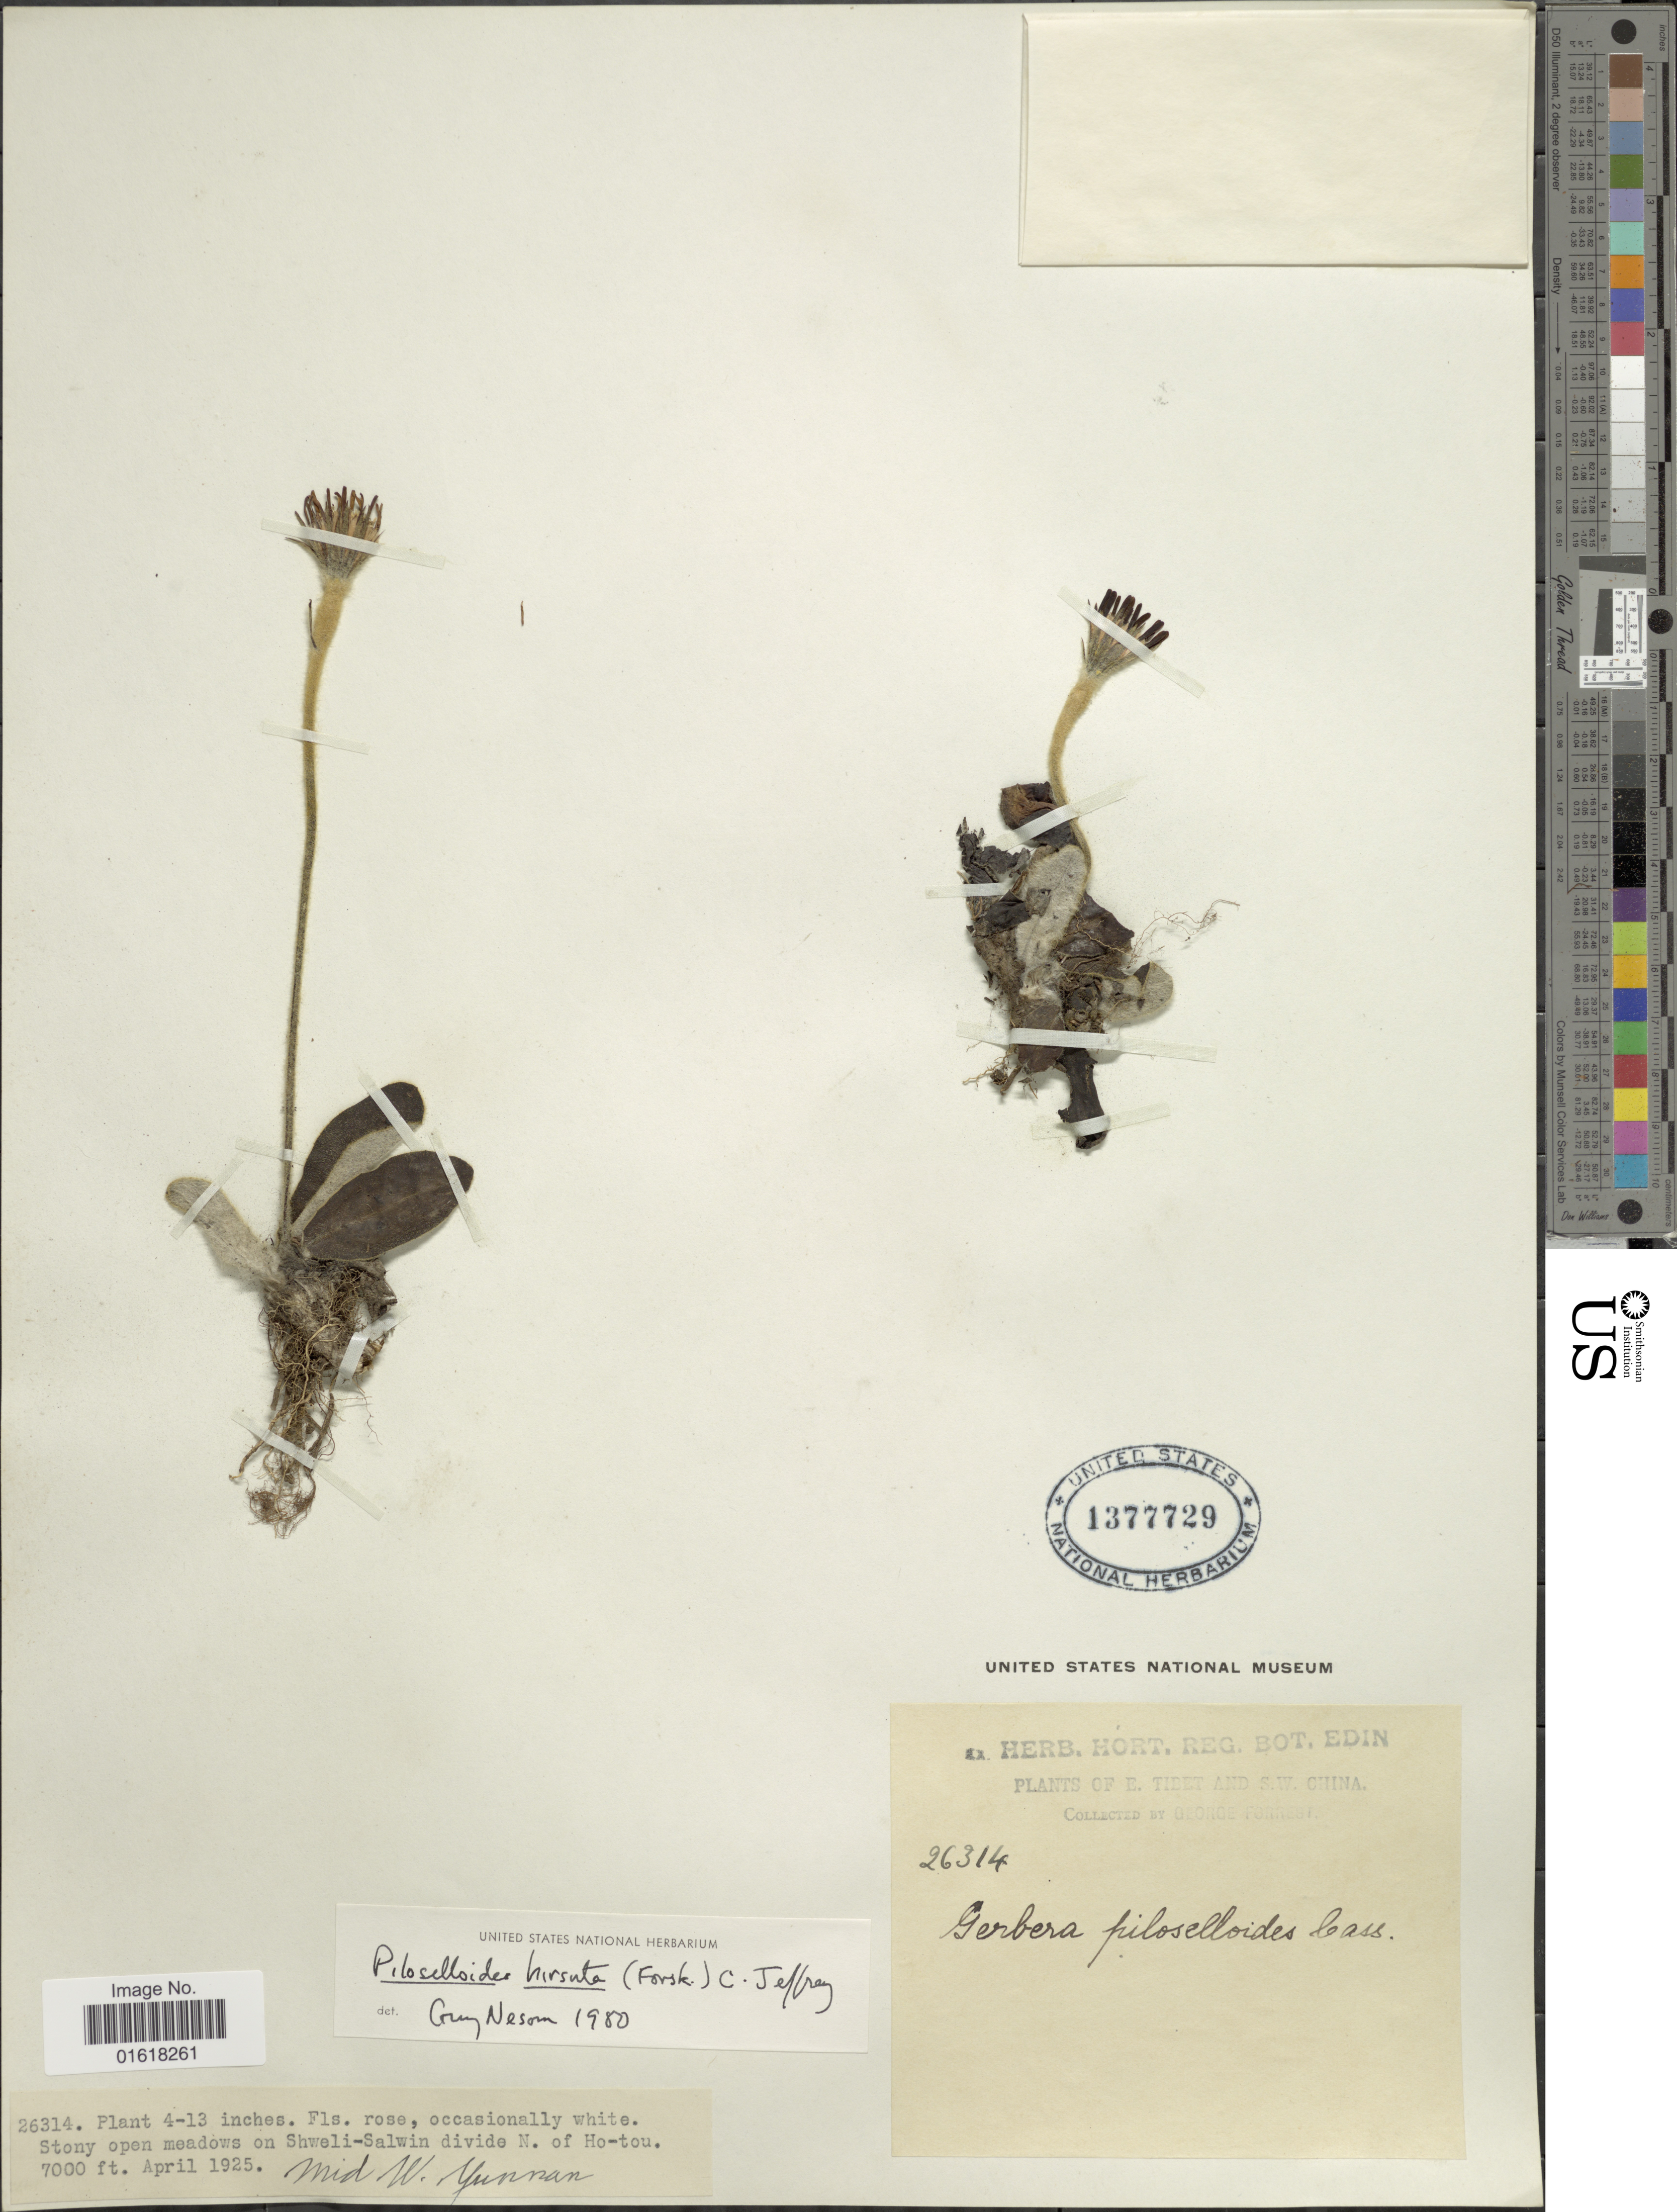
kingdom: Plantae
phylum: Tracheophyta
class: Magnoliopsida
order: Asterales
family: Asteraceae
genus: Piloselloides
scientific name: Piloselloides hirsuta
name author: (Forssk.) C. Jeffrey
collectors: G. Forrest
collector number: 26314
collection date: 1925-04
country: China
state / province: Yunnan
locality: Stony open meadows on Shweli-Salwin divide N. of Ho-tou. Mid. W. Yunnan. E. Tibet and S.W. China [unsure placement]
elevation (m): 2134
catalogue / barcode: US 1377729